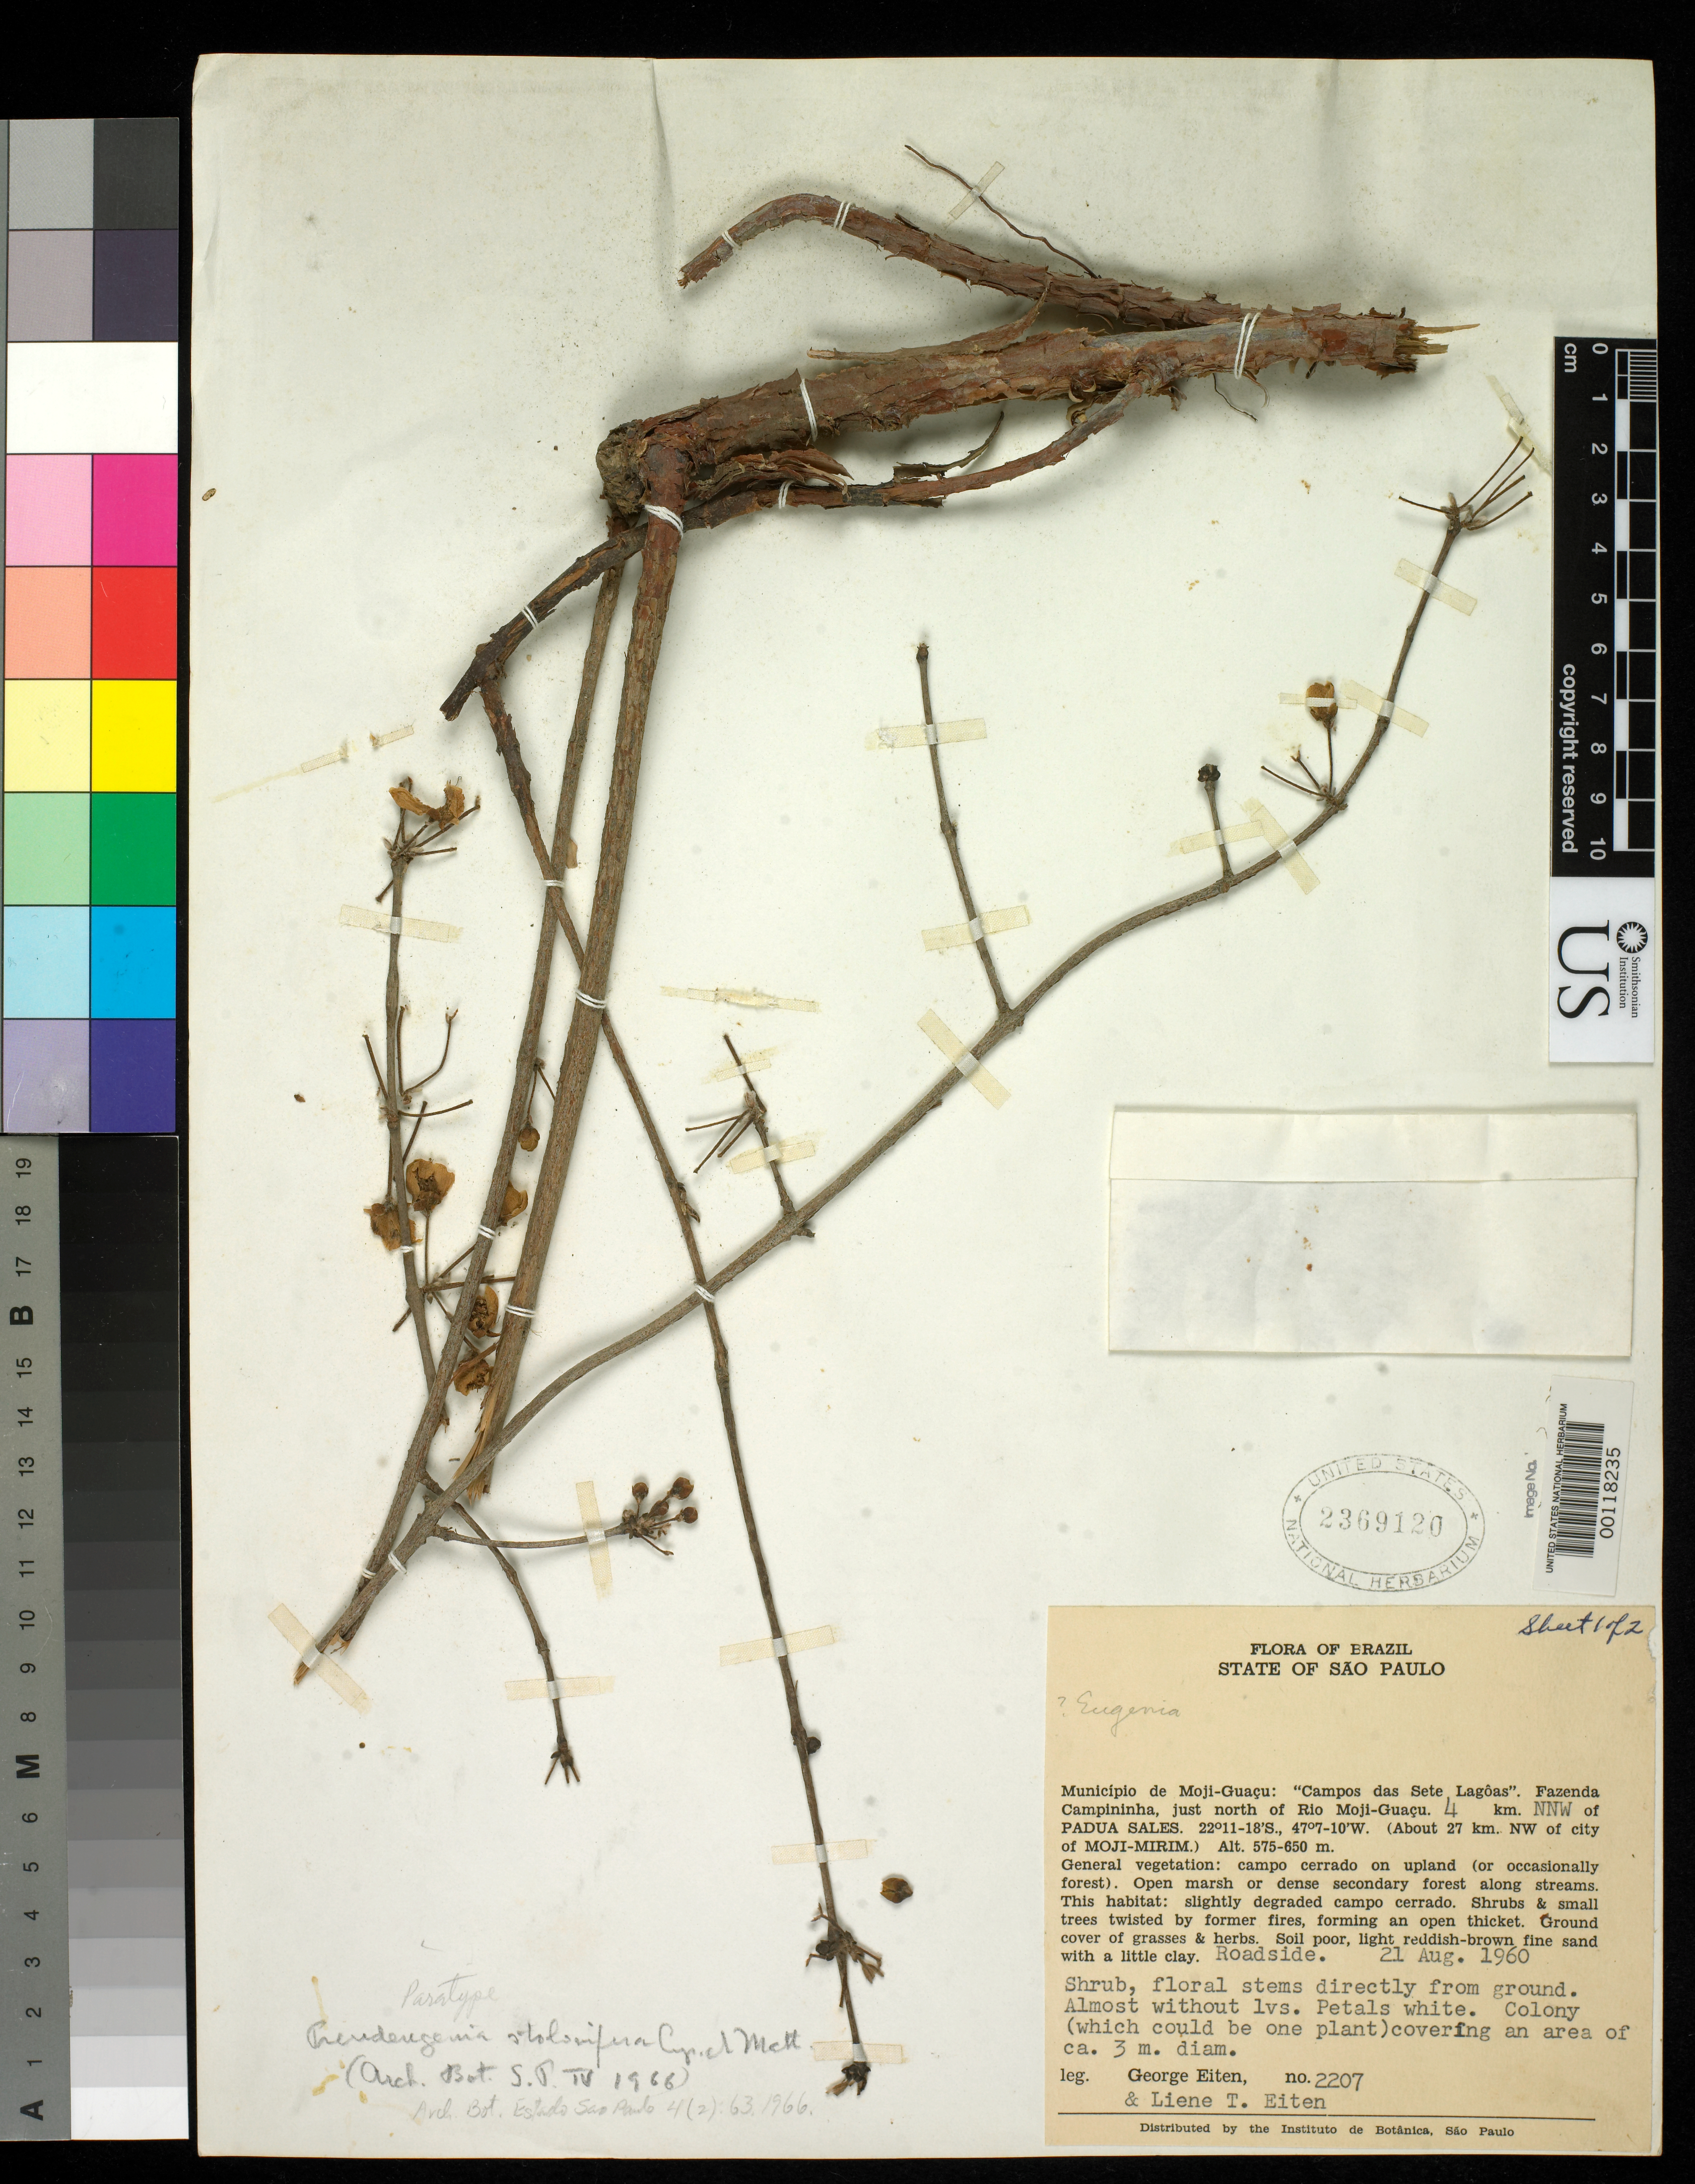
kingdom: Plantae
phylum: Tracheophyta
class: Magnoliopsida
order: Myrtales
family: Myrtaceae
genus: Pseudoeugenia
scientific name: Pseudoeugenia stolonifera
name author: D. Legrand & Mattos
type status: Paratype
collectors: G. Eiten & L. T. Eiten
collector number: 2207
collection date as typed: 21 Aug 1960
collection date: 1960-08-21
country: Brazil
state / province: São Paulo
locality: North of Rio Moji-Guacu.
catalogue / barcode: US 2369120